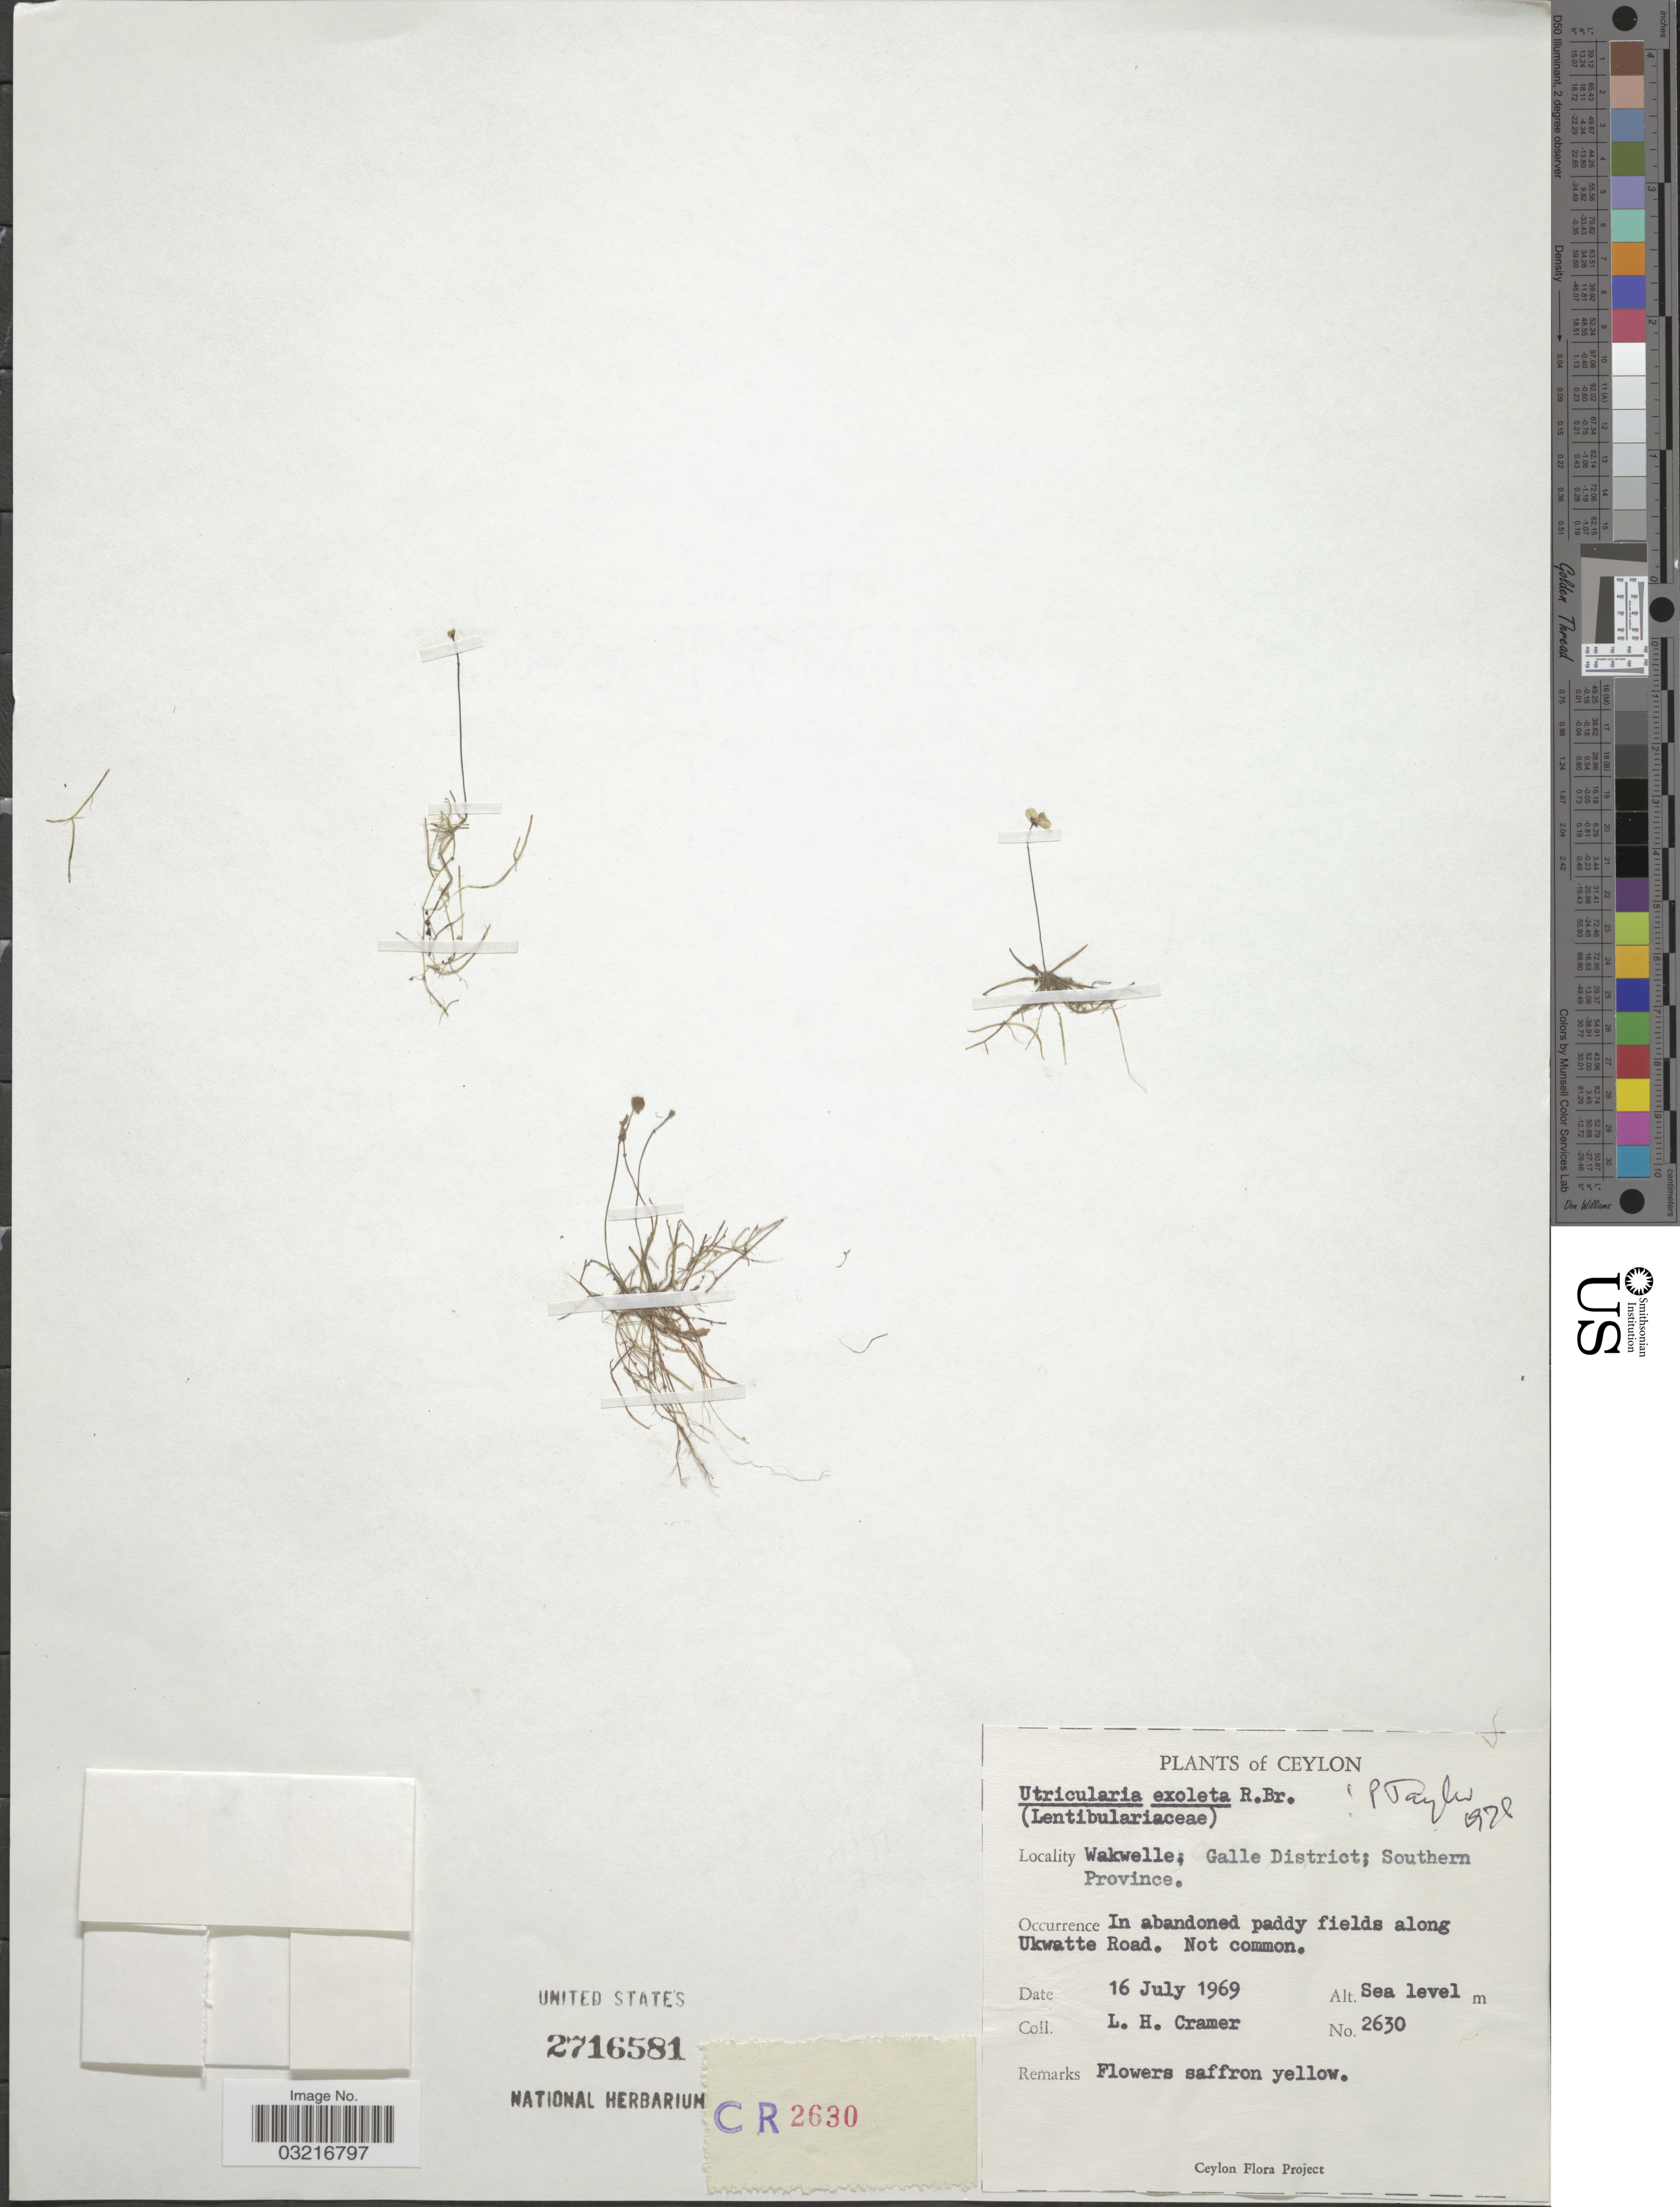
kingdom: Plantae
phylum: Tracheophyta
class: Magnoliopsida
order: Lamiales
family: Lentibulariaceae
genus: Utricularia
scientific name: Utricularia exoleta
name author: R. Br.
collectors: L. H. Cramer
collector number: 2630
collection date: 1969-07-16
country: Sri Lanka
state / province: Southern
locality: Ceylon, Wakwelle. Galle District. In abandoned paddy fields along Ukwatte Road.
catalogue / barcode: US 2716581